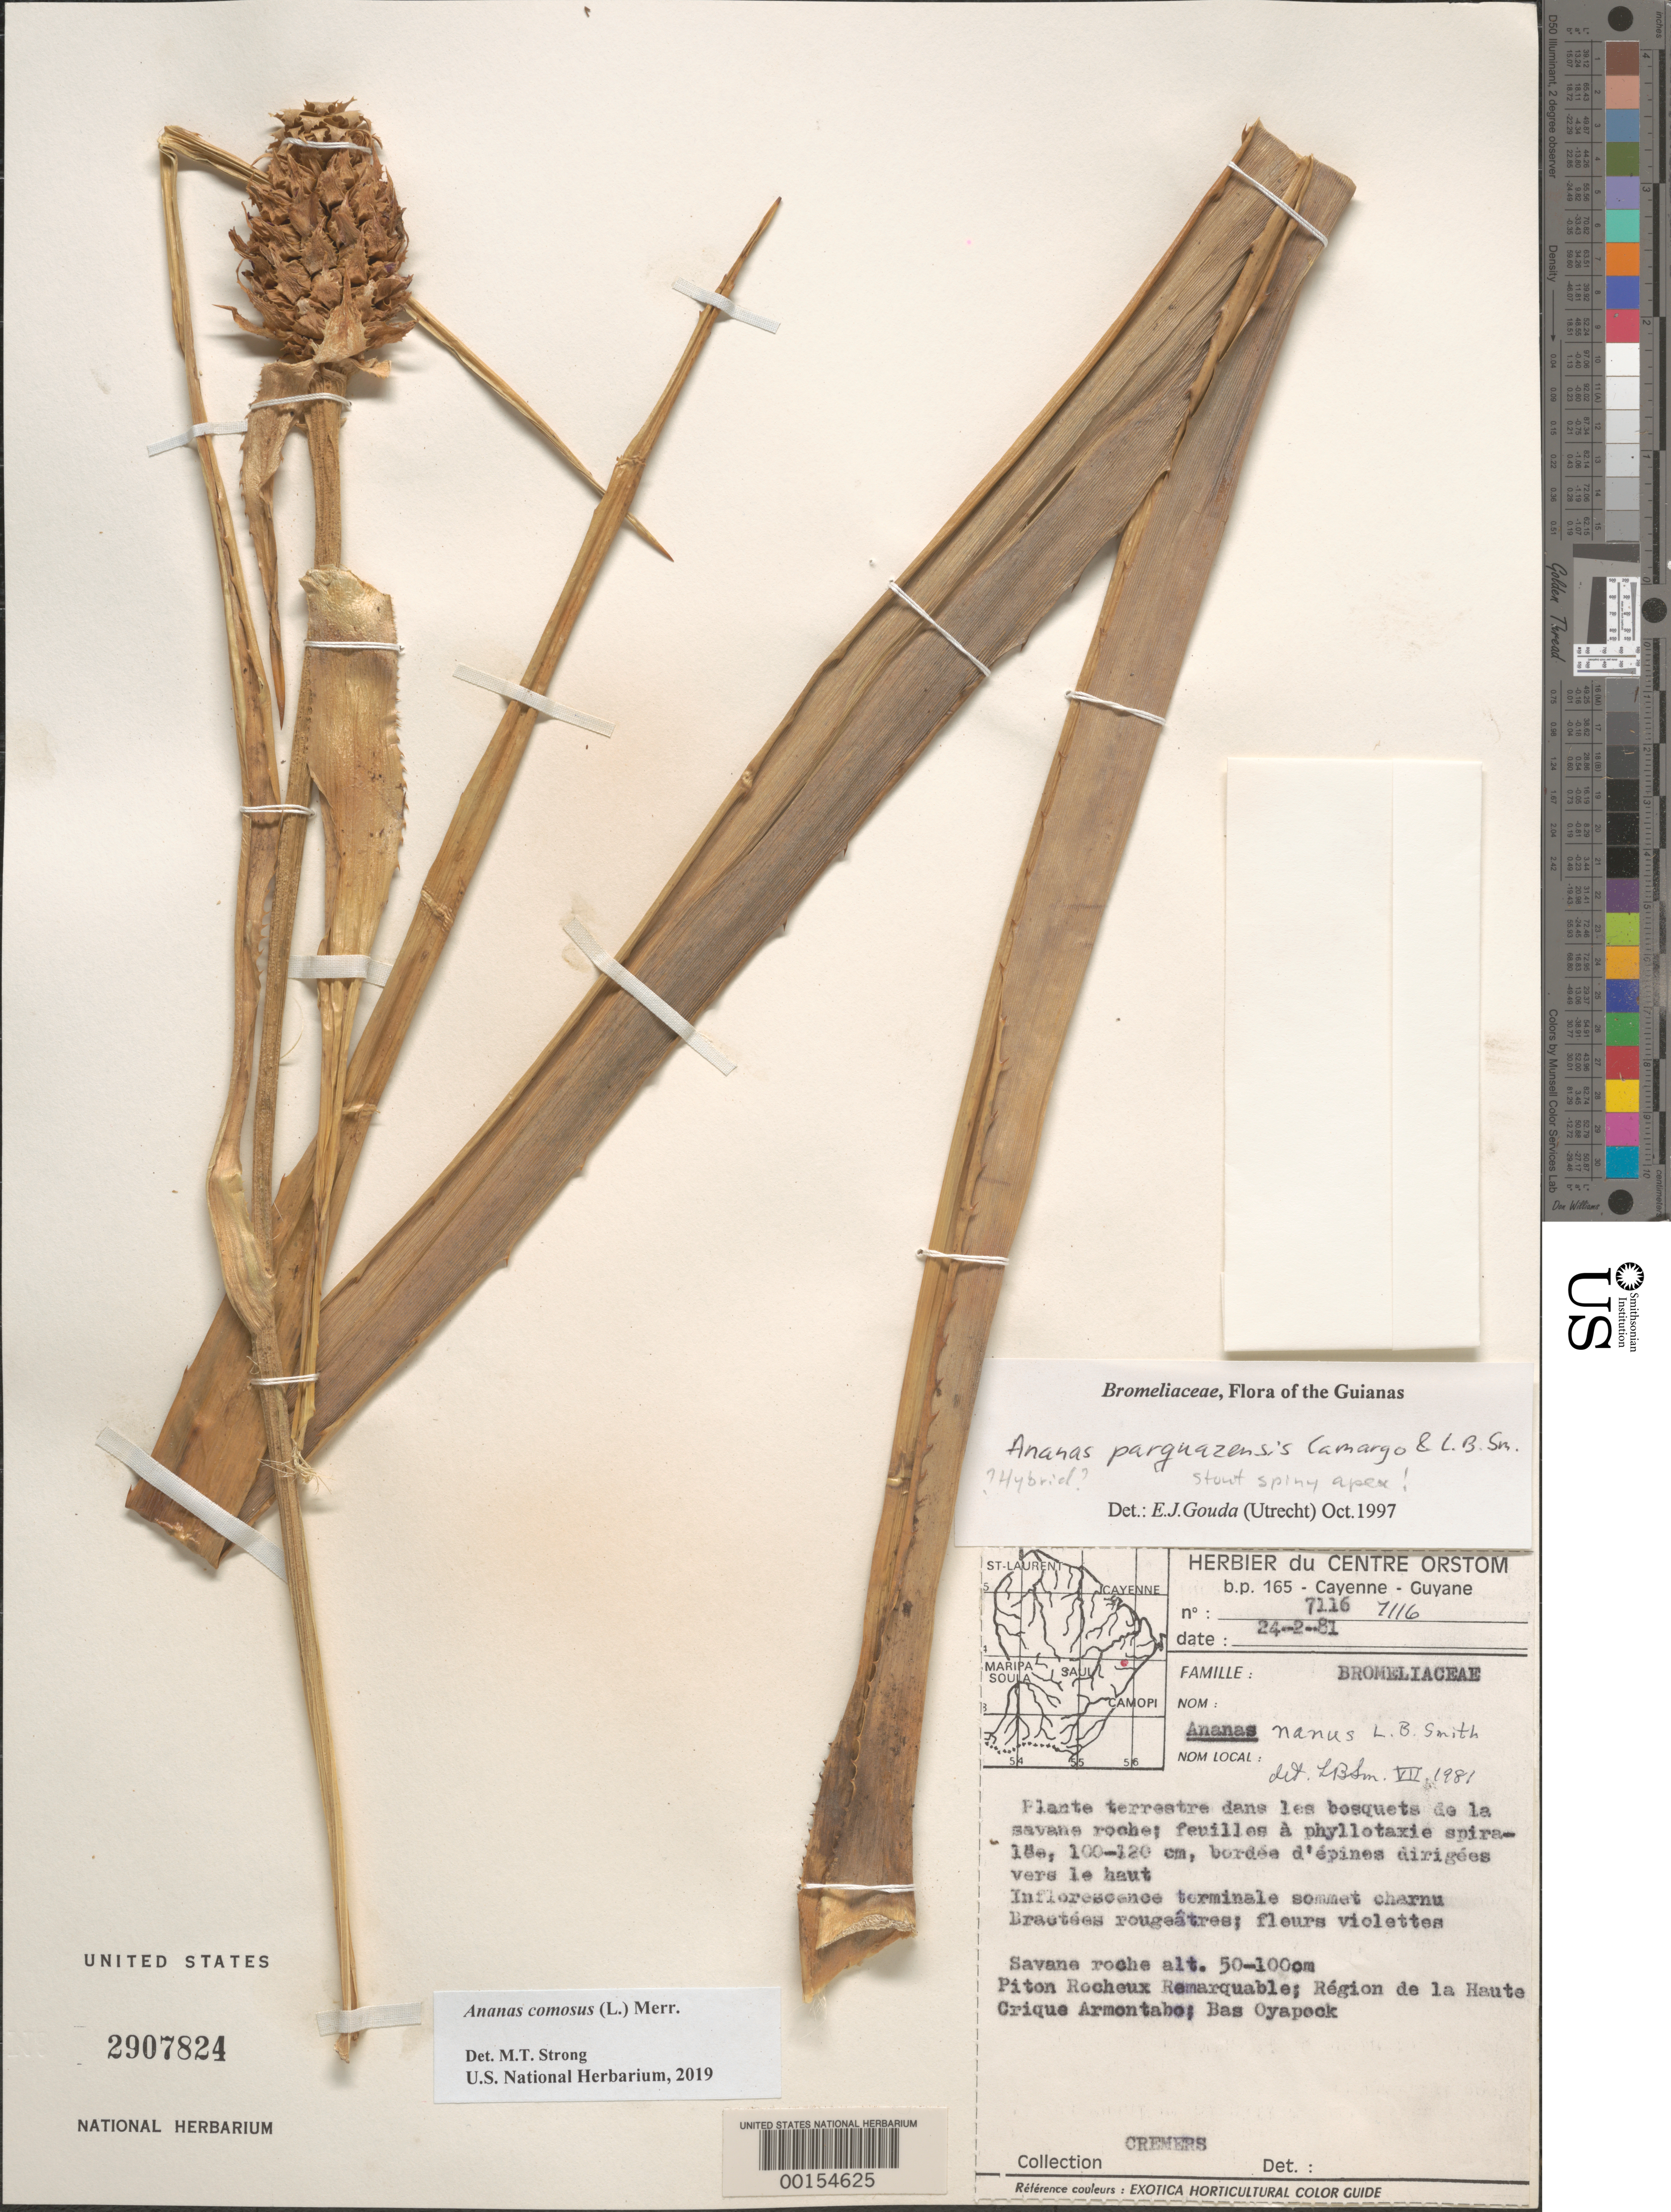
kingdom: Plantae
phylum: Tracheophyta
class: Liliopsida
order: Poales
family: Bromeliaceae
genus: Ananas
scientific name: Ananas comosus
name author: (L.) Merr.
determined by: Strong, Mark T., (BOT), Smithsonian Institution - National Museum of Natural History (UNITED STATES)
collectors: G. Cremers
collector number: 7116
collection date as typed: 24-Dec-81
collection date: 1981-12-24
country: French Guiana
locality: Haute Crique Armontabo, Bas Oyapock, Piton Rocheux Remarquable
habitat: Savane roche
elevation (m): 50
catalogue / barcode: US 2907824